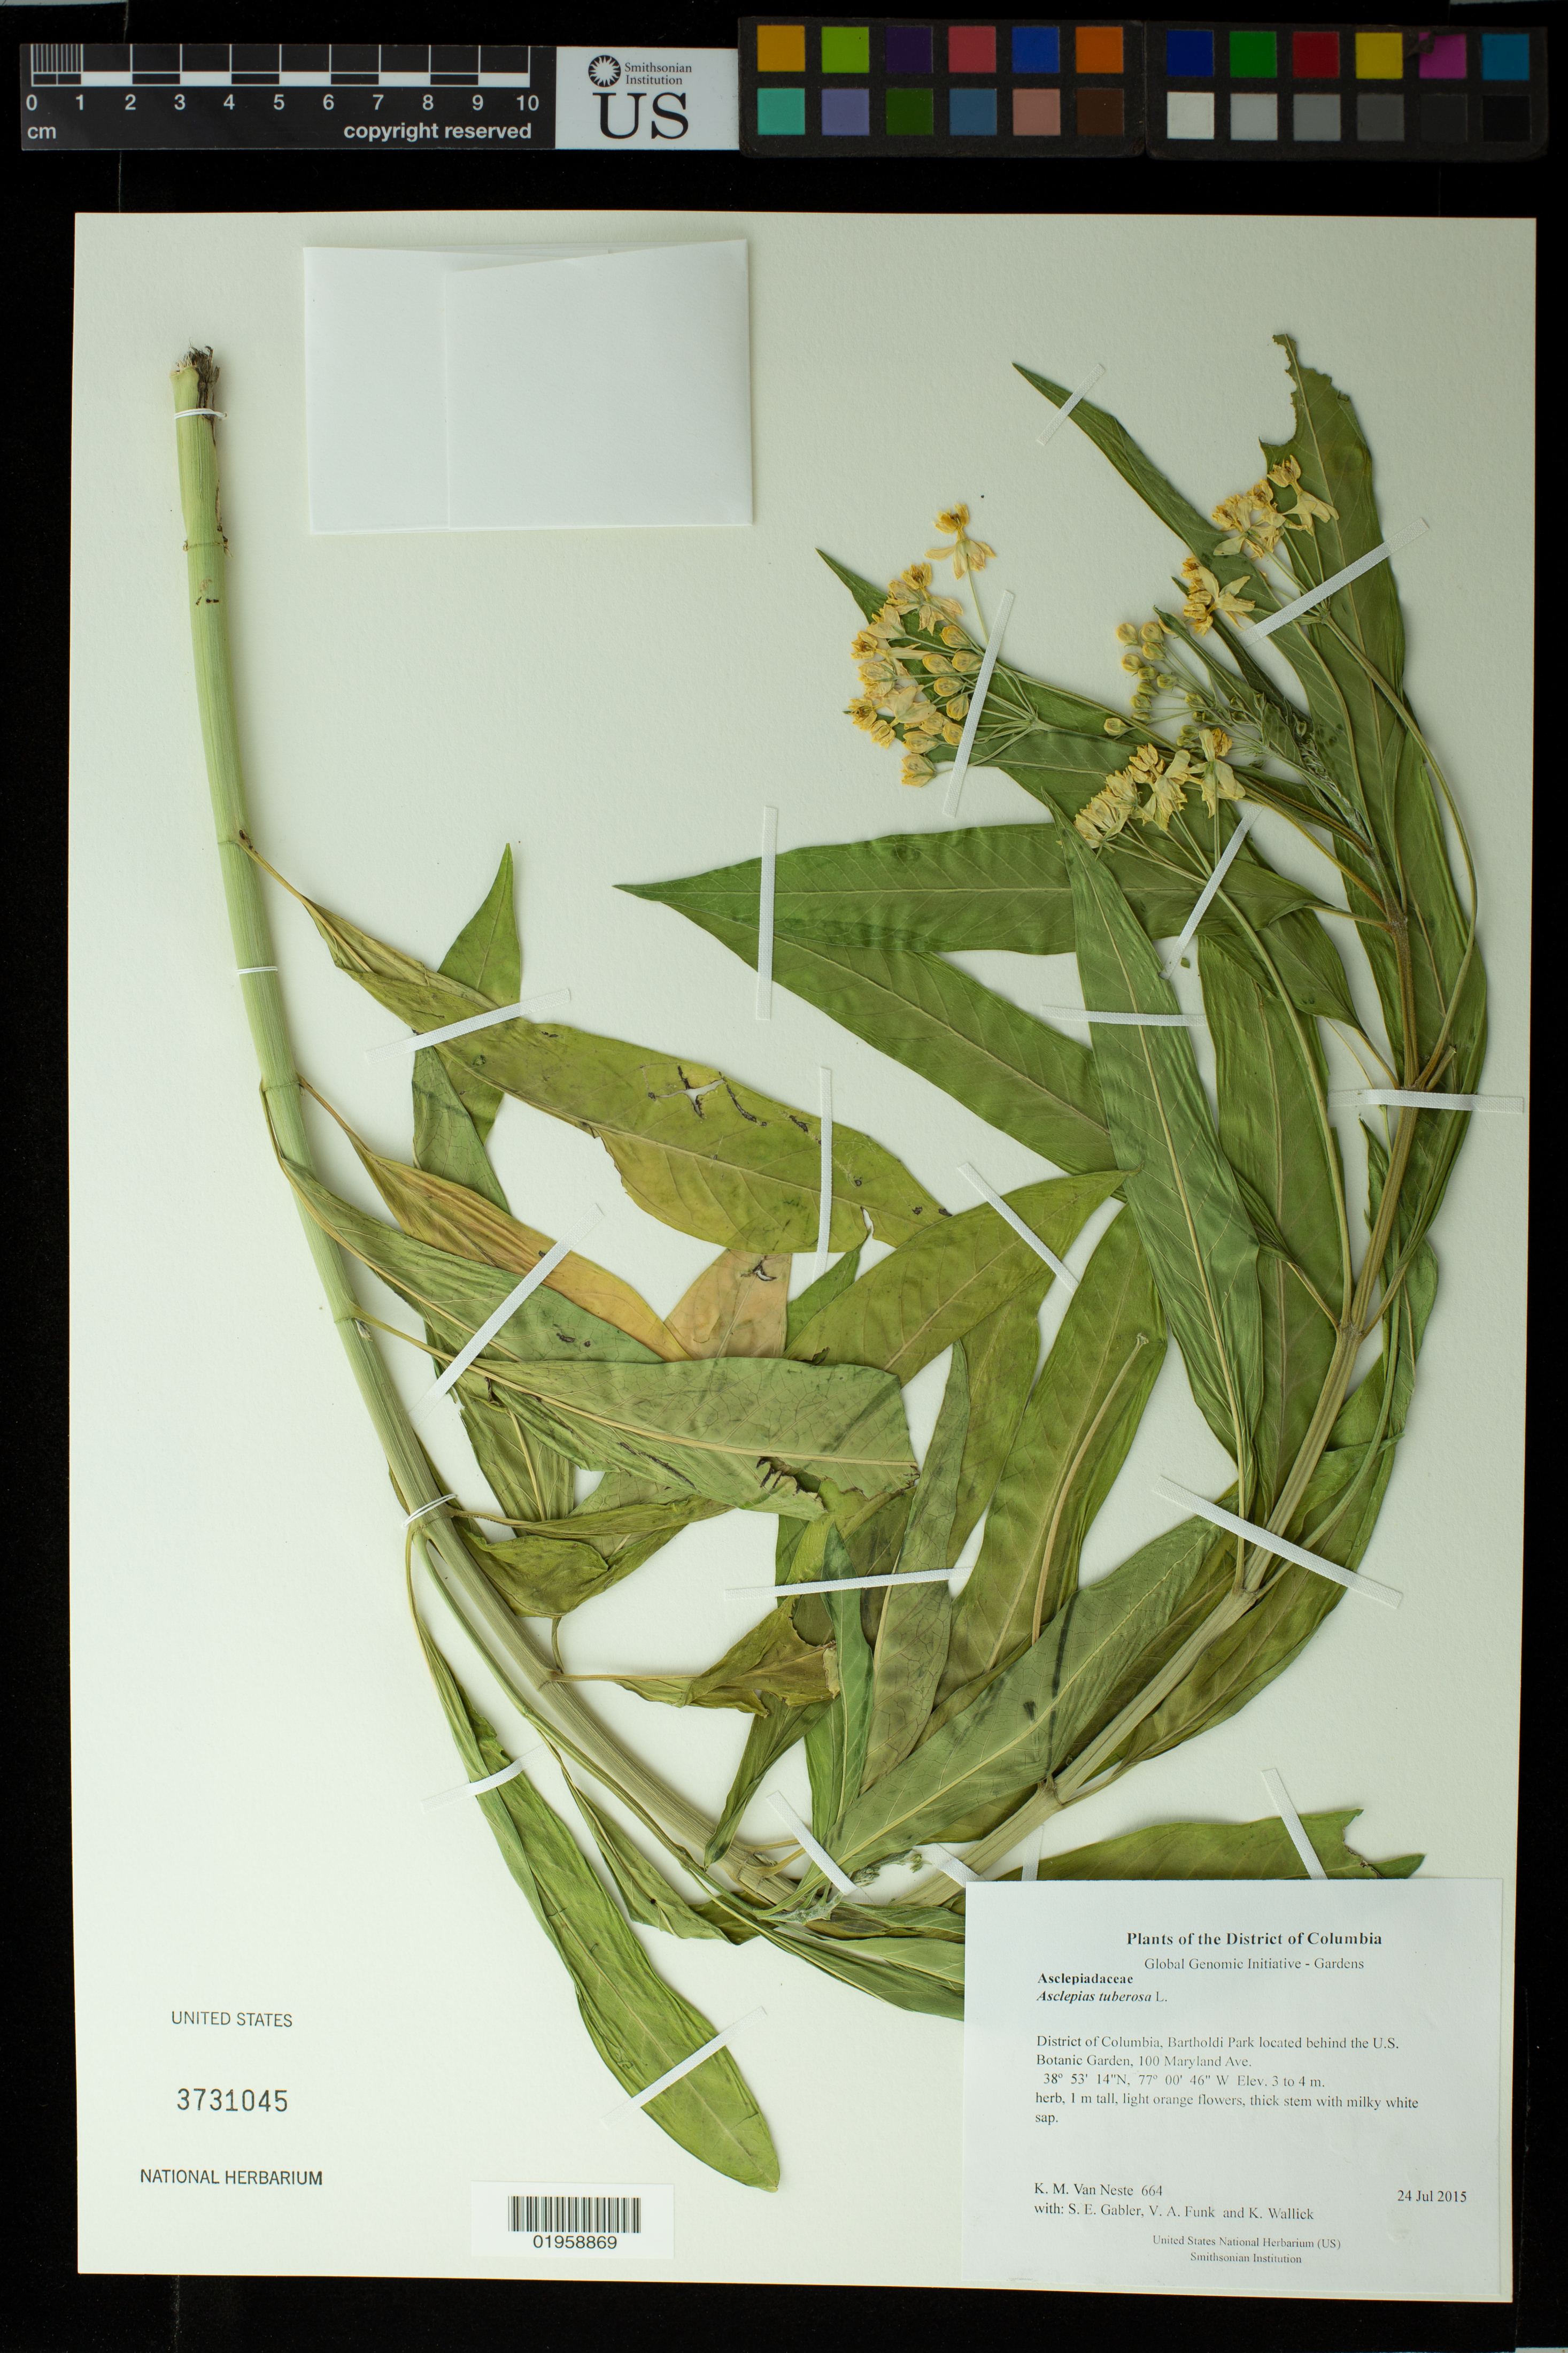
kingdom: Plantae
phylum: Tracheophyta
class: Magnoliopsida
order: Gentianales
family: Apocynaceae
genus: Asclepias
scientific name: Asclepias tuberosa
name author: L.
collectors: K. M. Van Neste, S. E. Gabler, V. Funk & K. Wallick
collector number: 664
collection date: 2015-07-24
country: United States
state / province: District of Columbia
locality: Bartholdi Park located behind the U.S. Botanic Garden, 100 Maryland Ave.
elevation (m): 3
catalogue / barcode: US 3731045